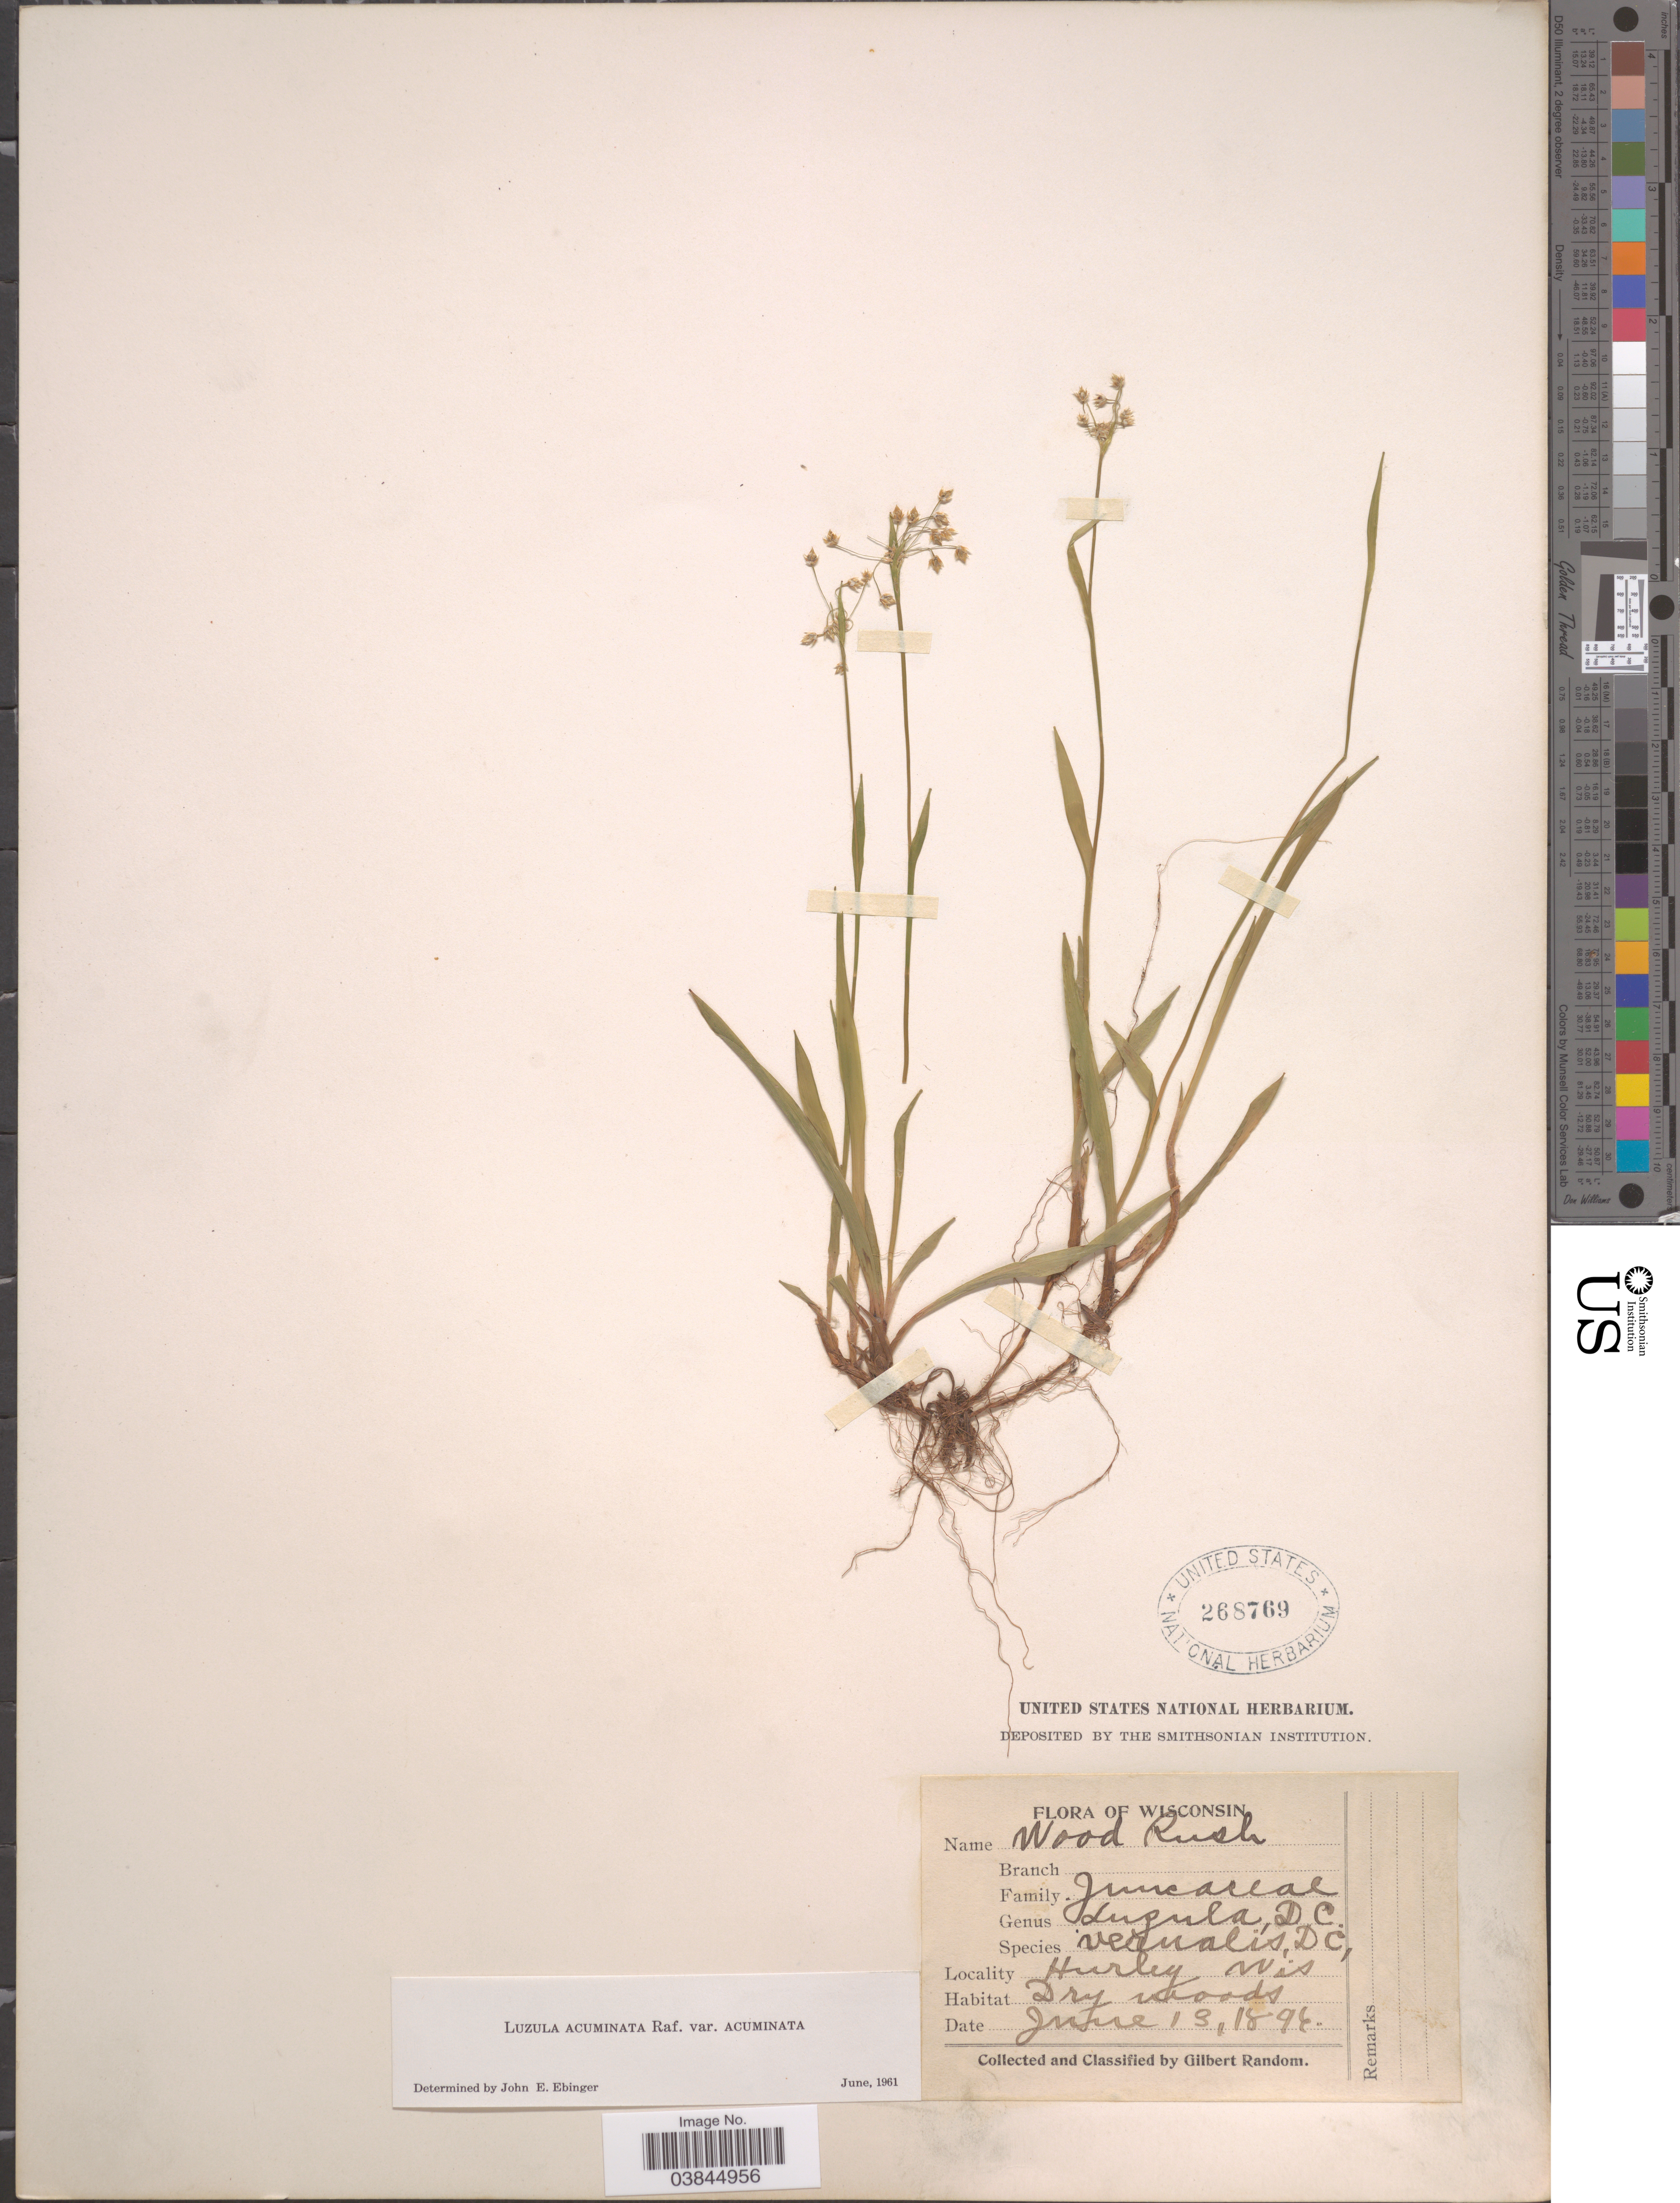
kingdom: Plantae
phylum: Tracheophyta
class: Liliopsida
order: Poales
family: Juncaceae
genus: Luzula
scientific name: Luzula acuminata var. acuminata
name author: Raf.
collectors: G. Random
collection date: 1894-06-13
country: United States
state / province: Wisconsin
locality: Hurley.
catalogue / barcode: US 268769